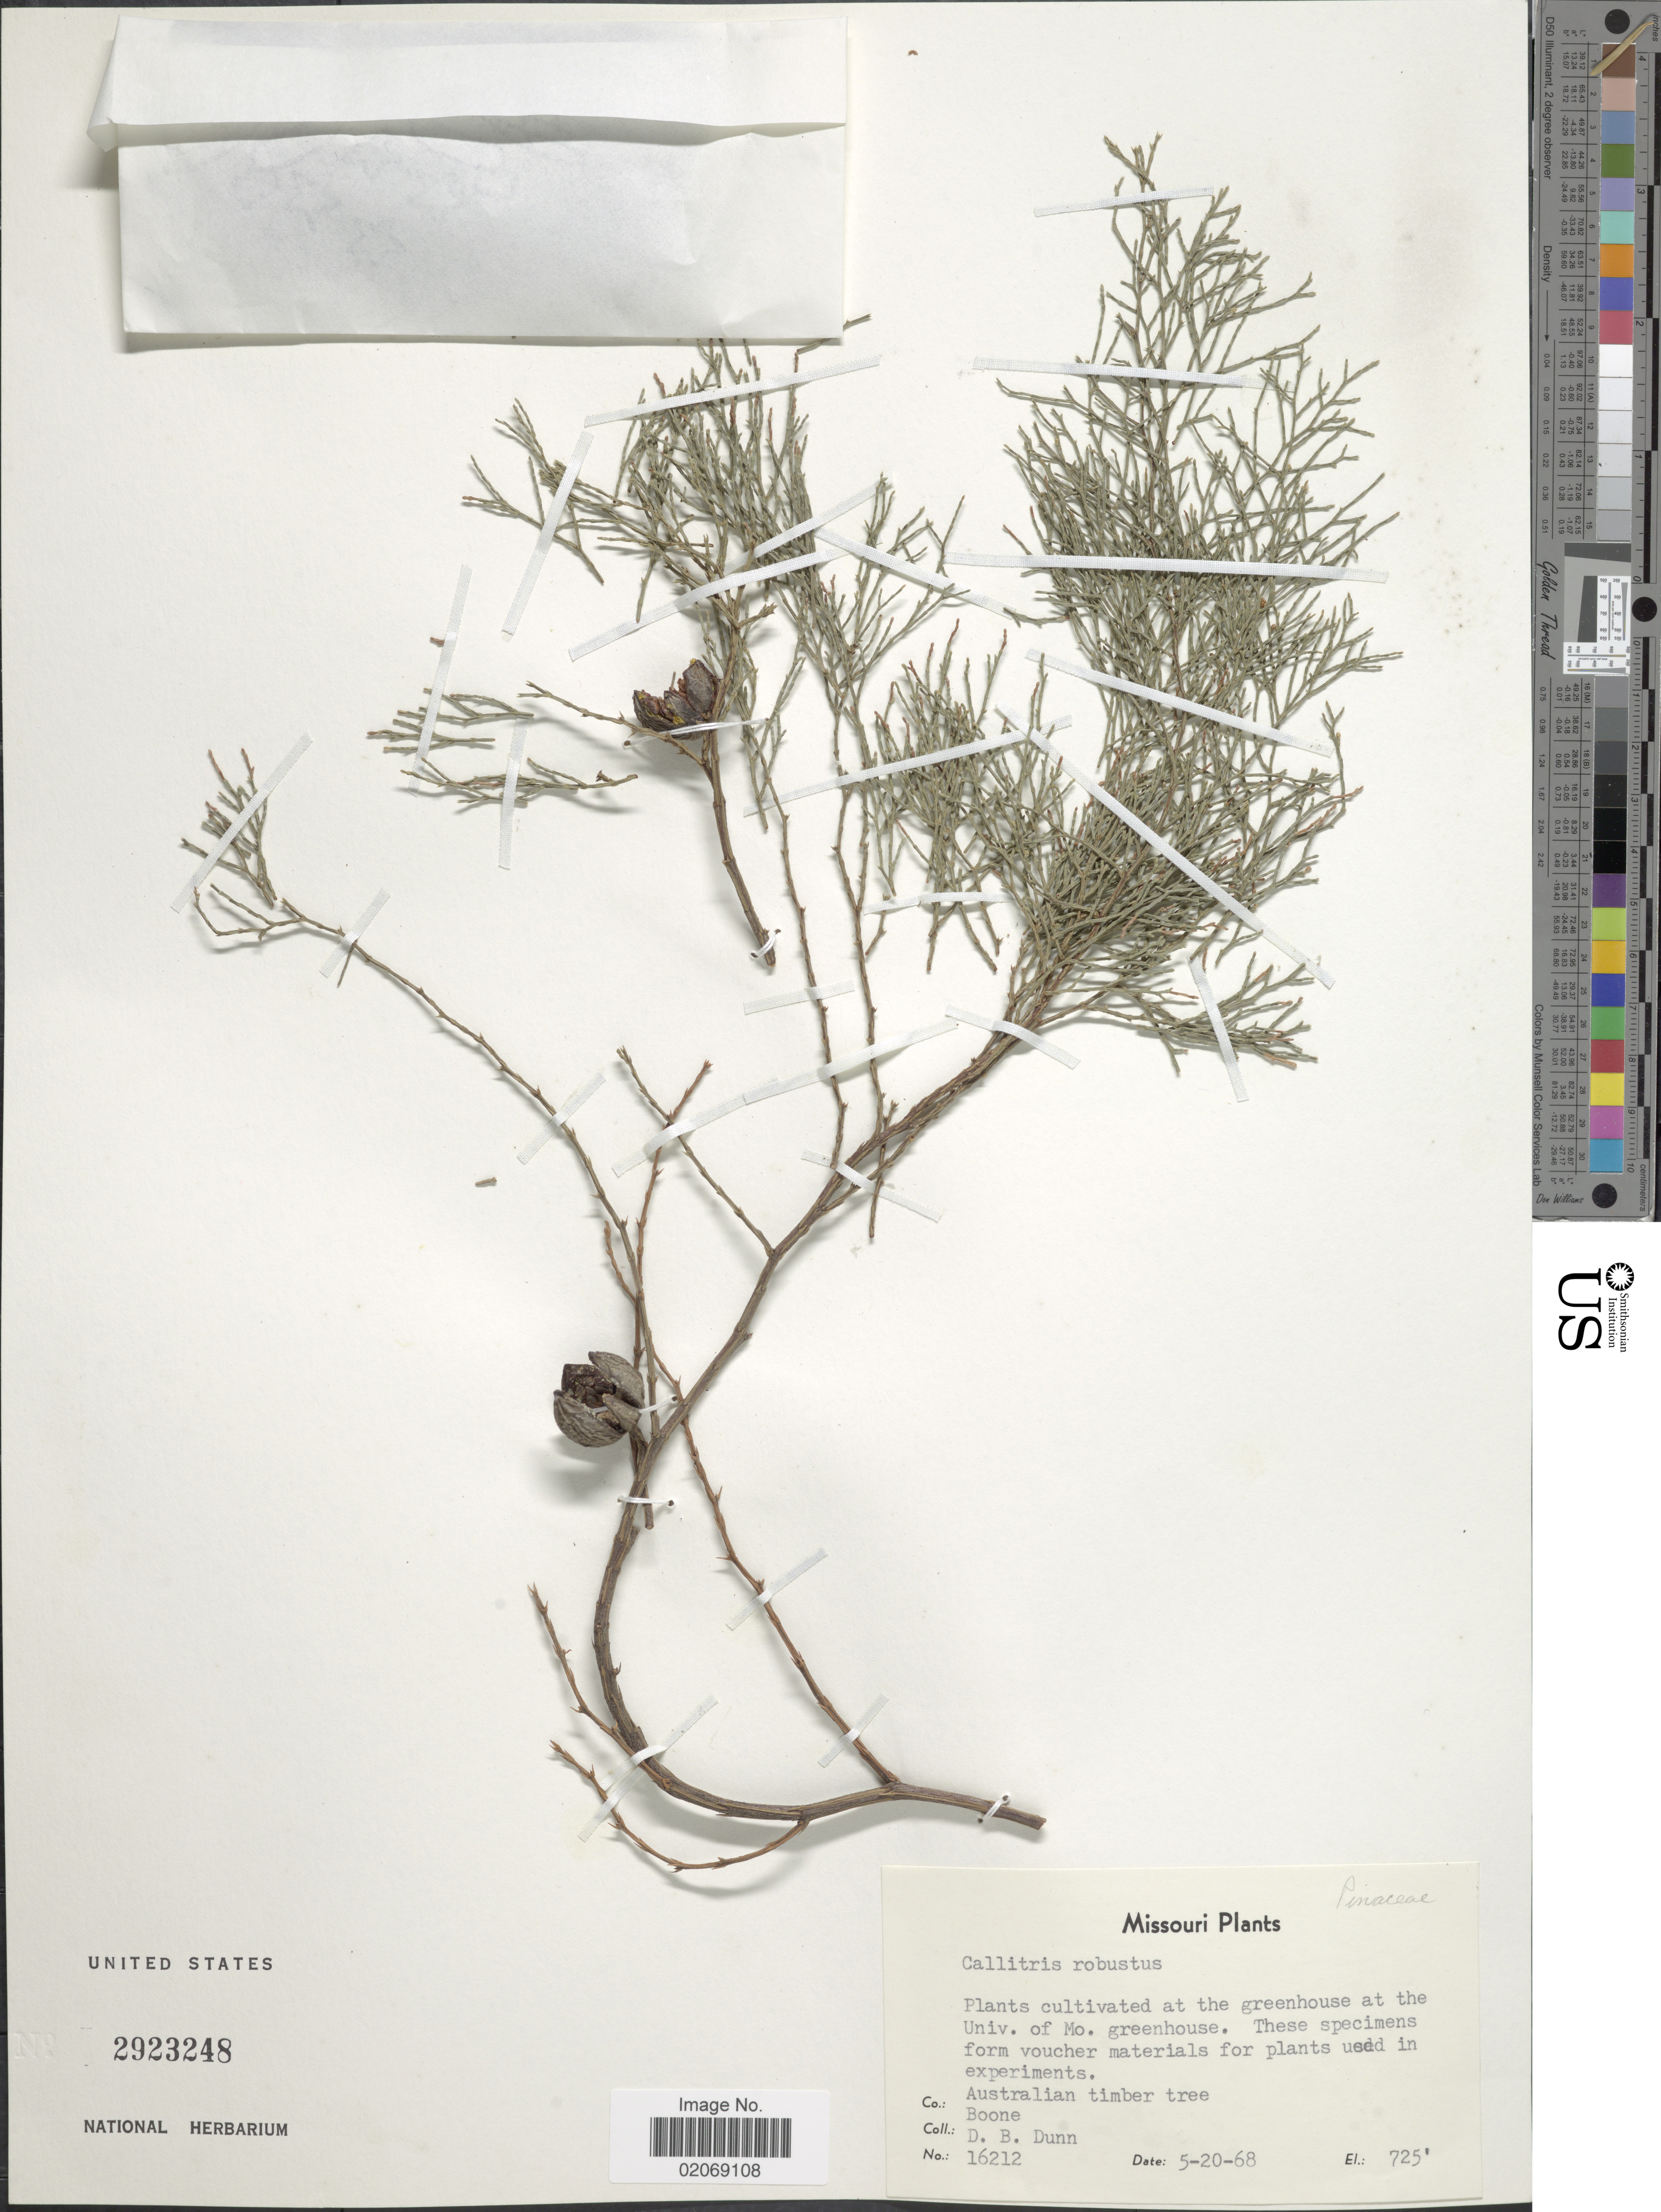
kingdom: Plantae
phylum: Tracheophyta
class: Pinopsida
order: Pinales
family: Cupressaceae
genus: Callitris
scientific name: Callitris preissii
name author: Miq.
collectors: D. B. Dunn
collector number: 16212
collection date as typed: Transcribed d/m/y: 20/5/68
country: United States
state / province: Missouri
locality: Greenhouse at the Univ. of Mo. greenhouse. Co.: Boone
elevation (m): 221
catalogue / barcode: US 2923248